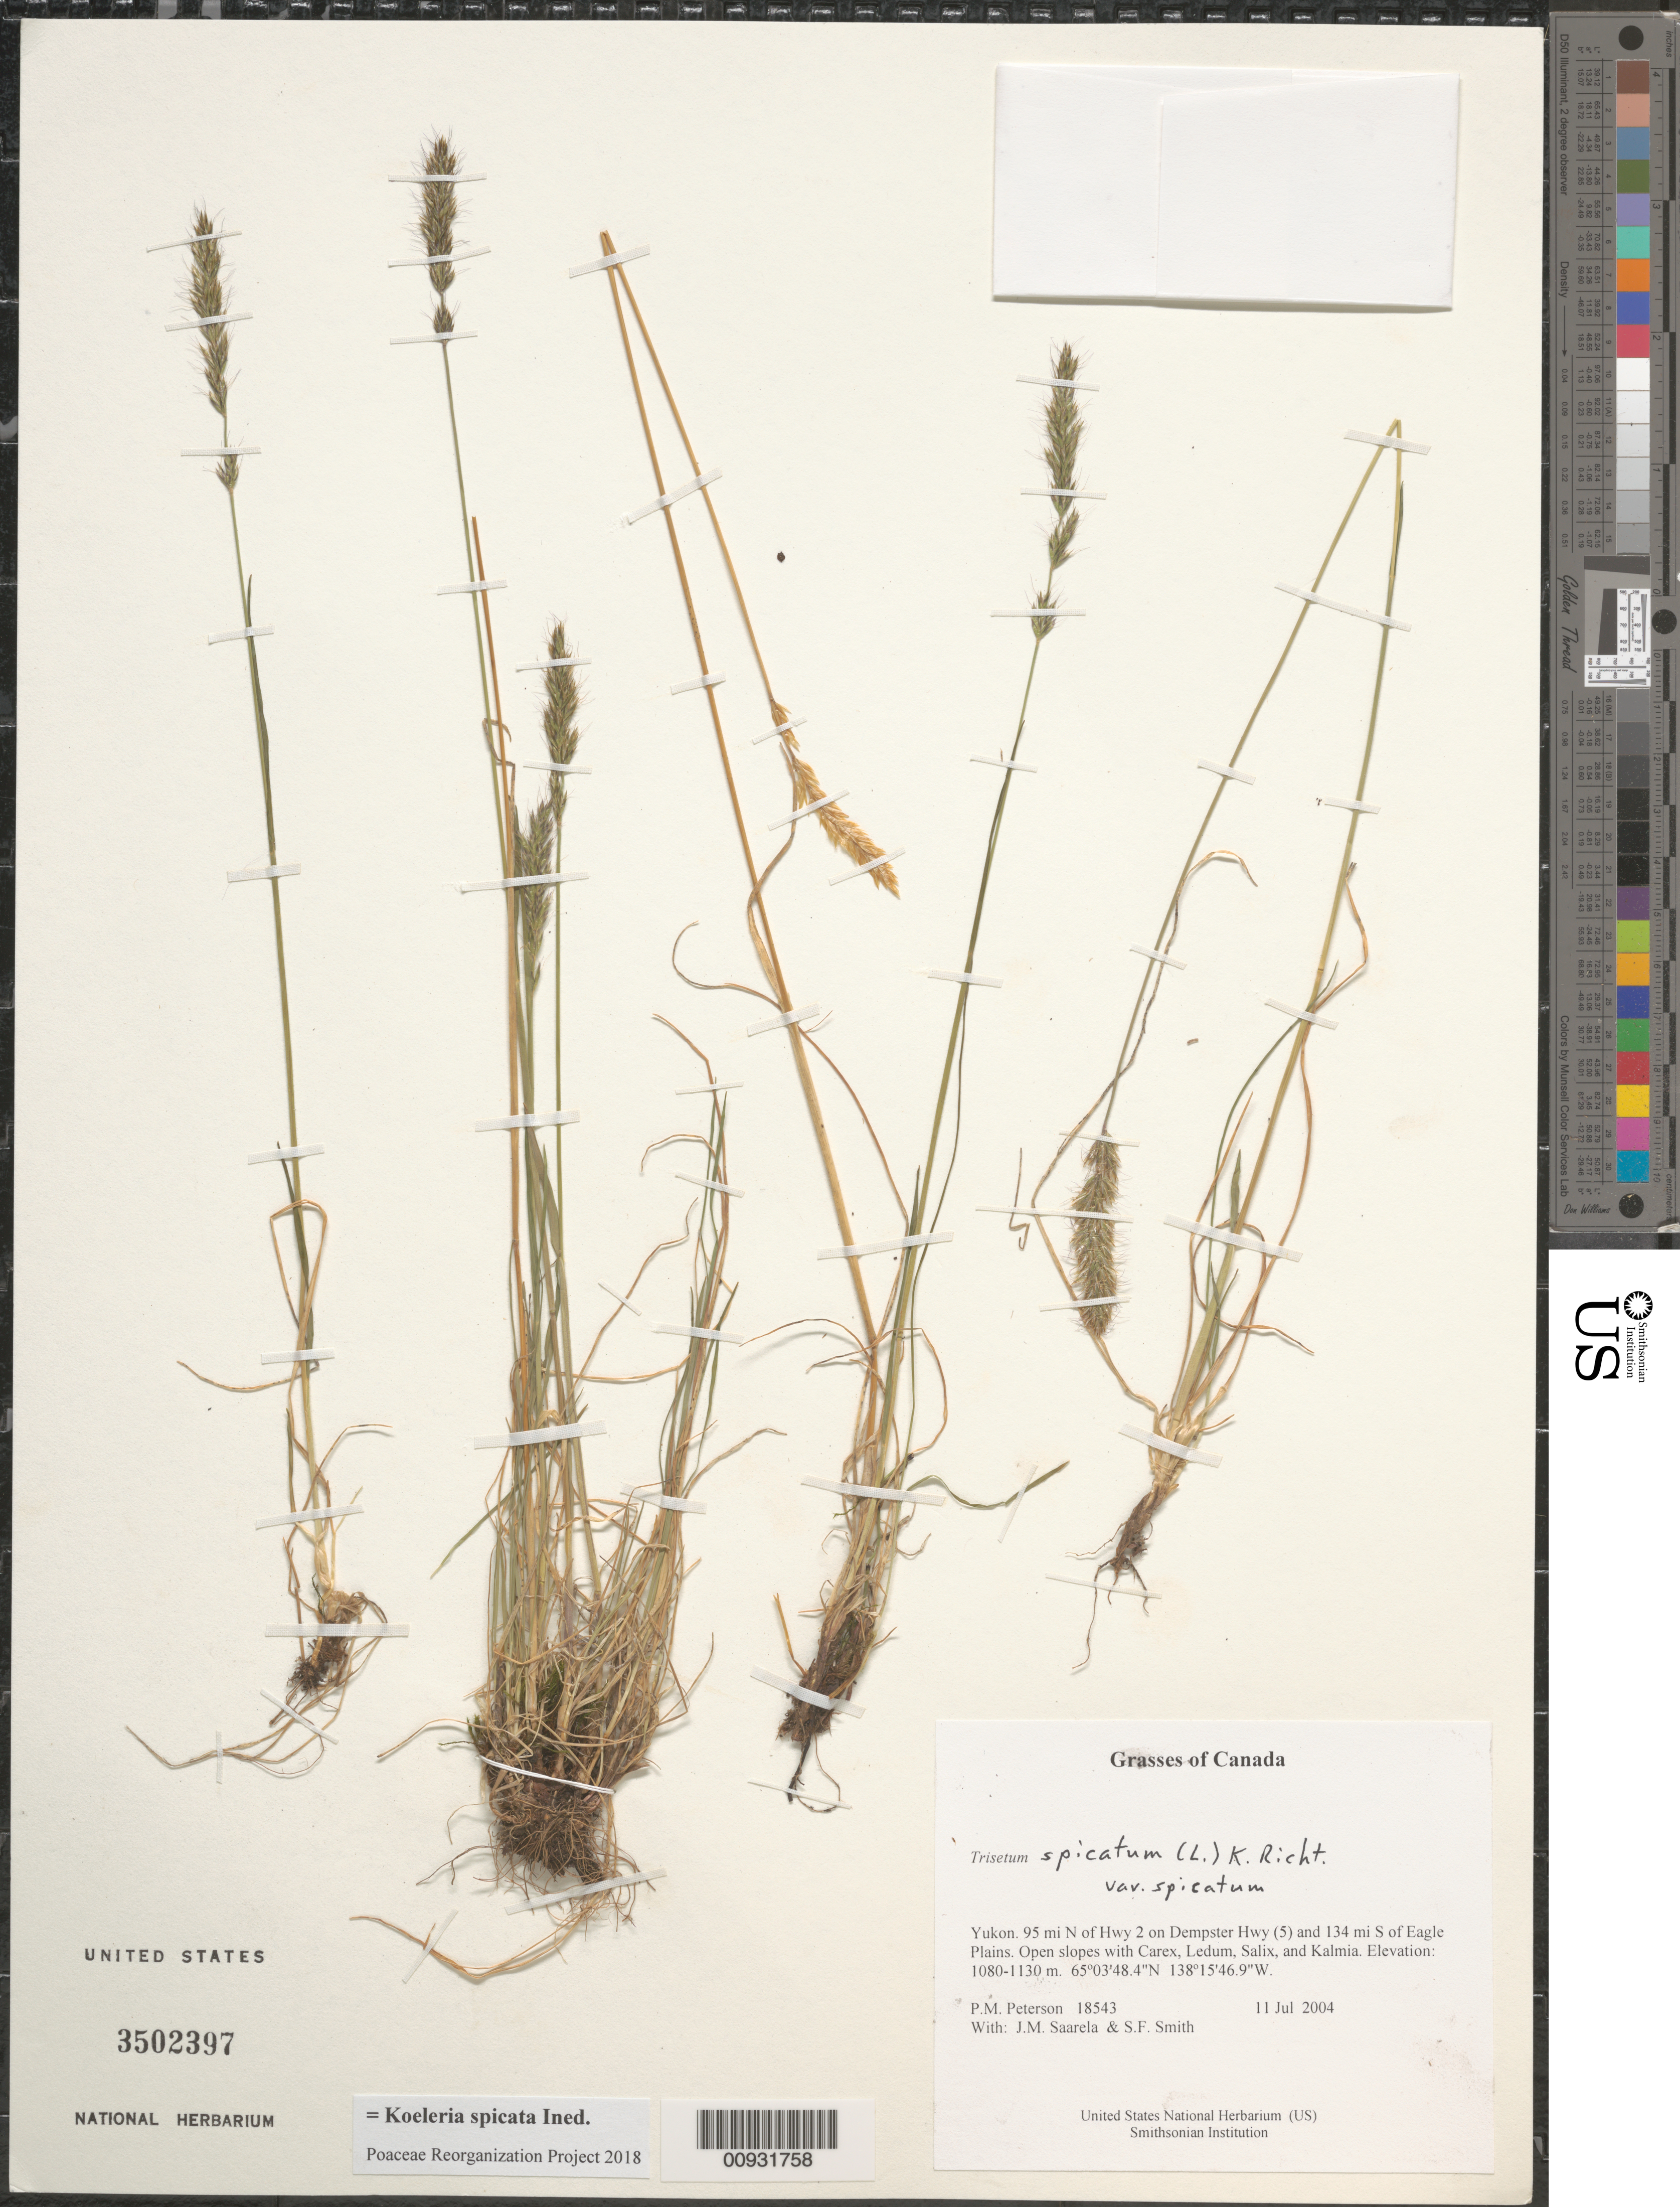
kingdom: Plantae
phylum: Tracheophyta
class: Liliopsida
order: Poales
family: Poaceae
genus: Koeleria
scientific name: Koeleria spicata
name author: (L.) Barberá et al.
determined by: Poaceae Reorganization Project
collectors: P. M. Peterson, J. Saarela & S.F. Smith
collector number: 18543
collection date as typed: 11 Jul 2004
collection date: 2004-07-11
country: Canada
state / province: Yukon Territory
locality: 95 mi N of Hwy 2 on Dempster Hwy (5) and 134 mi S of Eagle Plains. Open slopes with Carex, Ledum, Salix, and Kalmia.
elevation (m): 1080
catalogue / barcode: US 3502397